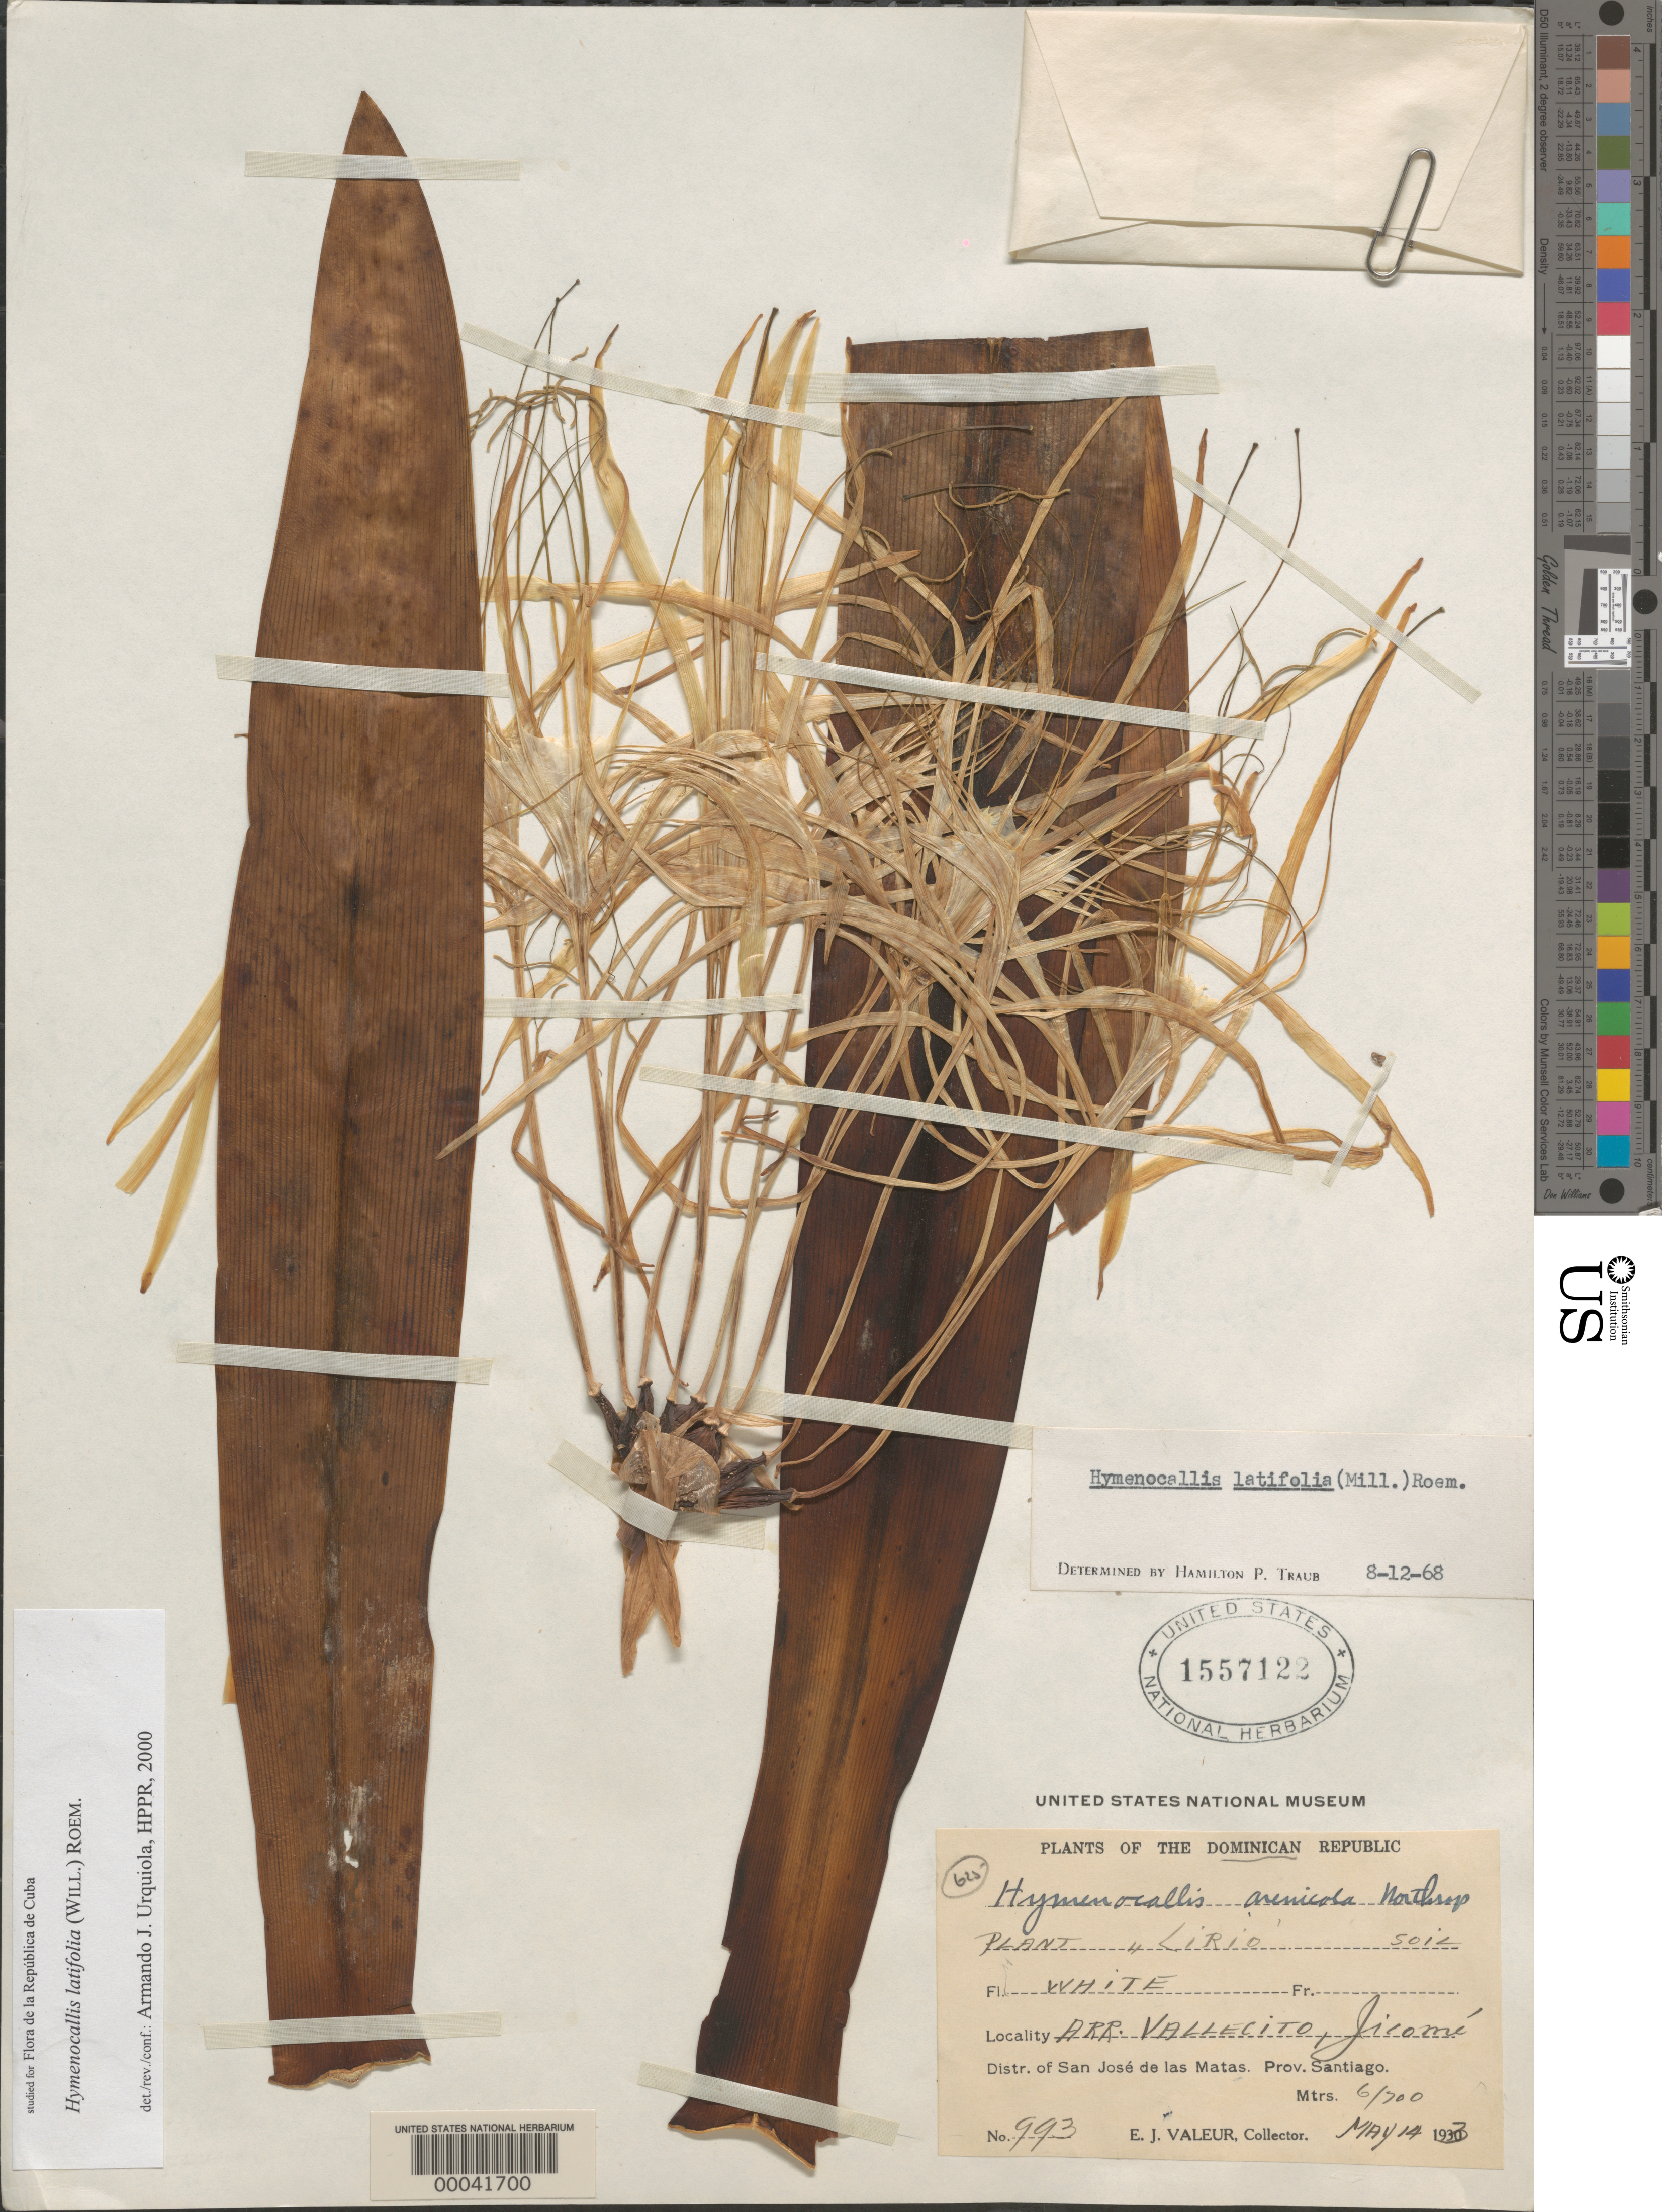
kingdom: Plantae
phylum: Tracheophyta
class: Liliopsida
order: Asparagales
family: Amaryllidaceae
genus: Hymenocallis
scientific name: Hymenocallis latifolia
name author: (Mill.) M. Roem.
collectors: E. Valeur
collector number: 993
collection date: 1933-05-14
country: Dominican Republic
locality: Arr, Vallecito, Jicomé. Distr. of San José de las Matas. Prov. Santiago.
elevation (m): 600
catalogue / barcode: US 1557122